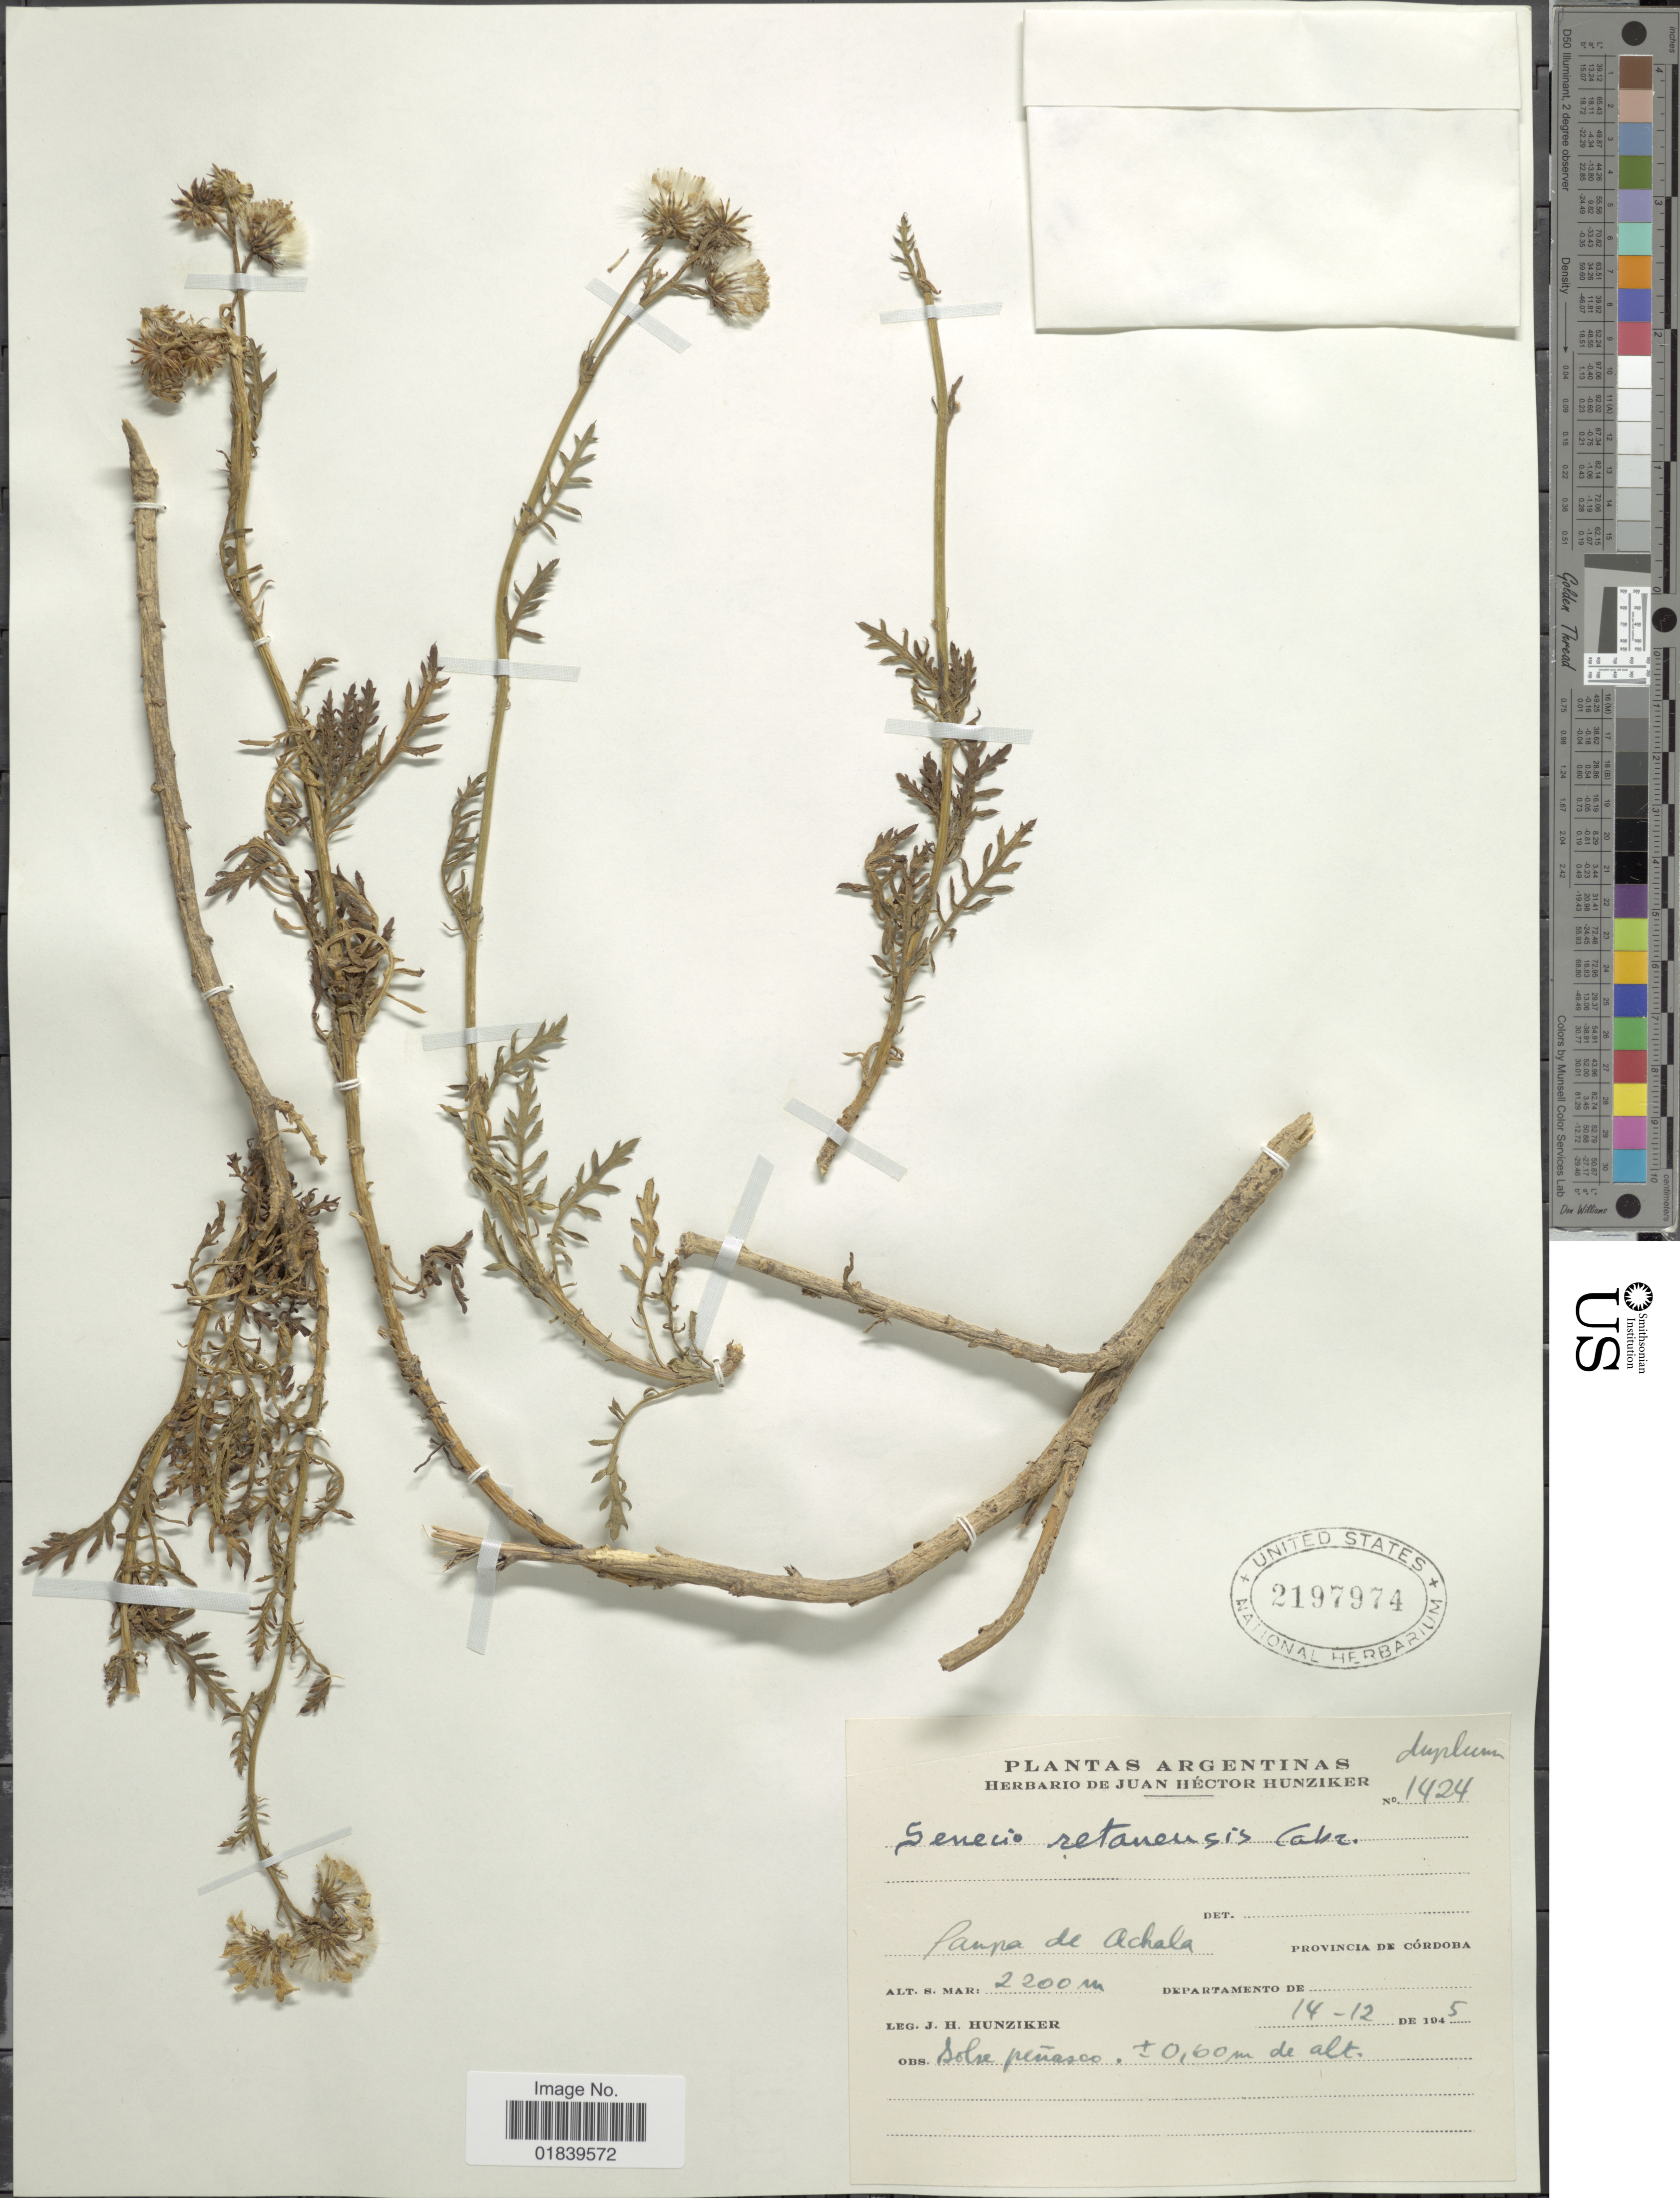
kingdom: Plantae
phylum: Tracheophyta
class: Magnoliopsida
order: Asterales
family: Asteraceae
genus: Senecio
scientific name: Senecio retanensis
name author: Cabrera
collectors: J. H. Hunziker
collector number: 1424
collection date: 1945-12-14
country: Argentina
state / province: Cordoba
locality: Provincia de Cordoba., Pampa de Achala.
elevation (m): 2200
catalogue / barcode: US 2197974